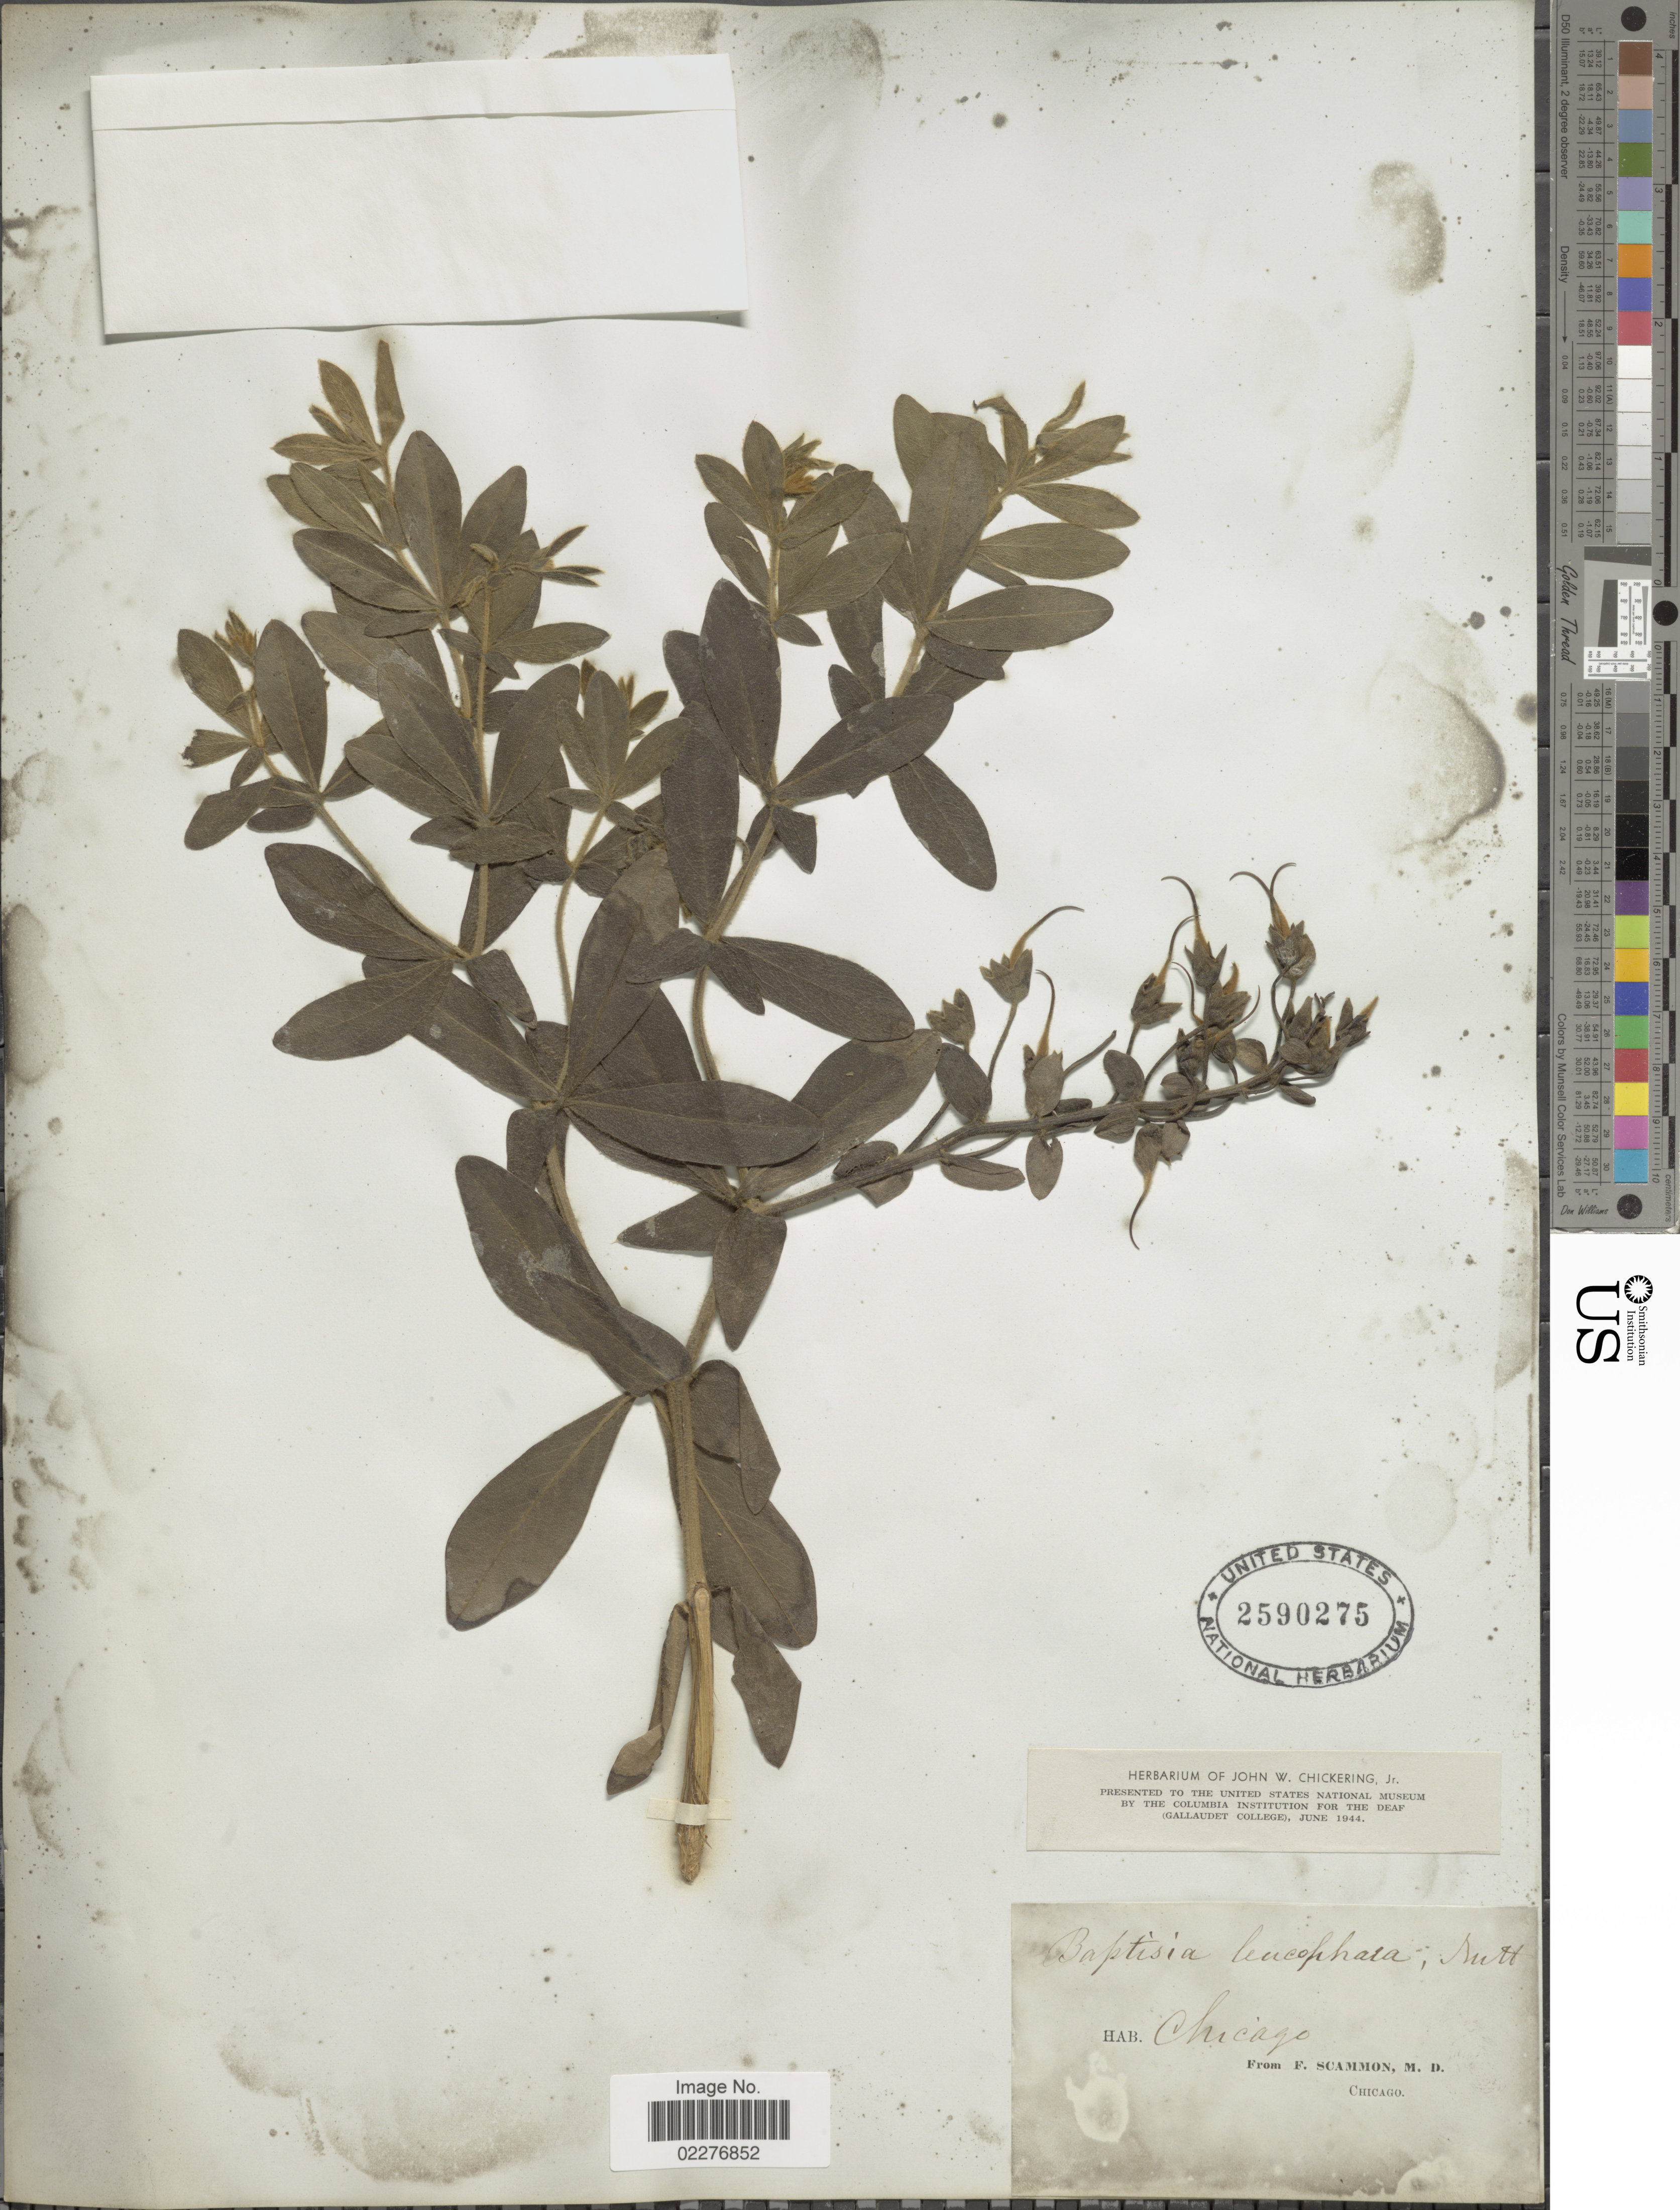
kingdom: Plantae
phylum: Tracheophyta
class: Magnoliopsida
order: Fabales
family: Fabaceae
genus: Baptisia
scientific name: Baptisia leucophaea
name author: Nutt.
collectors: F. Scammon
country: United States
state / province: Illinois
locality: Chicago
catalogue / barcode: US 2590275